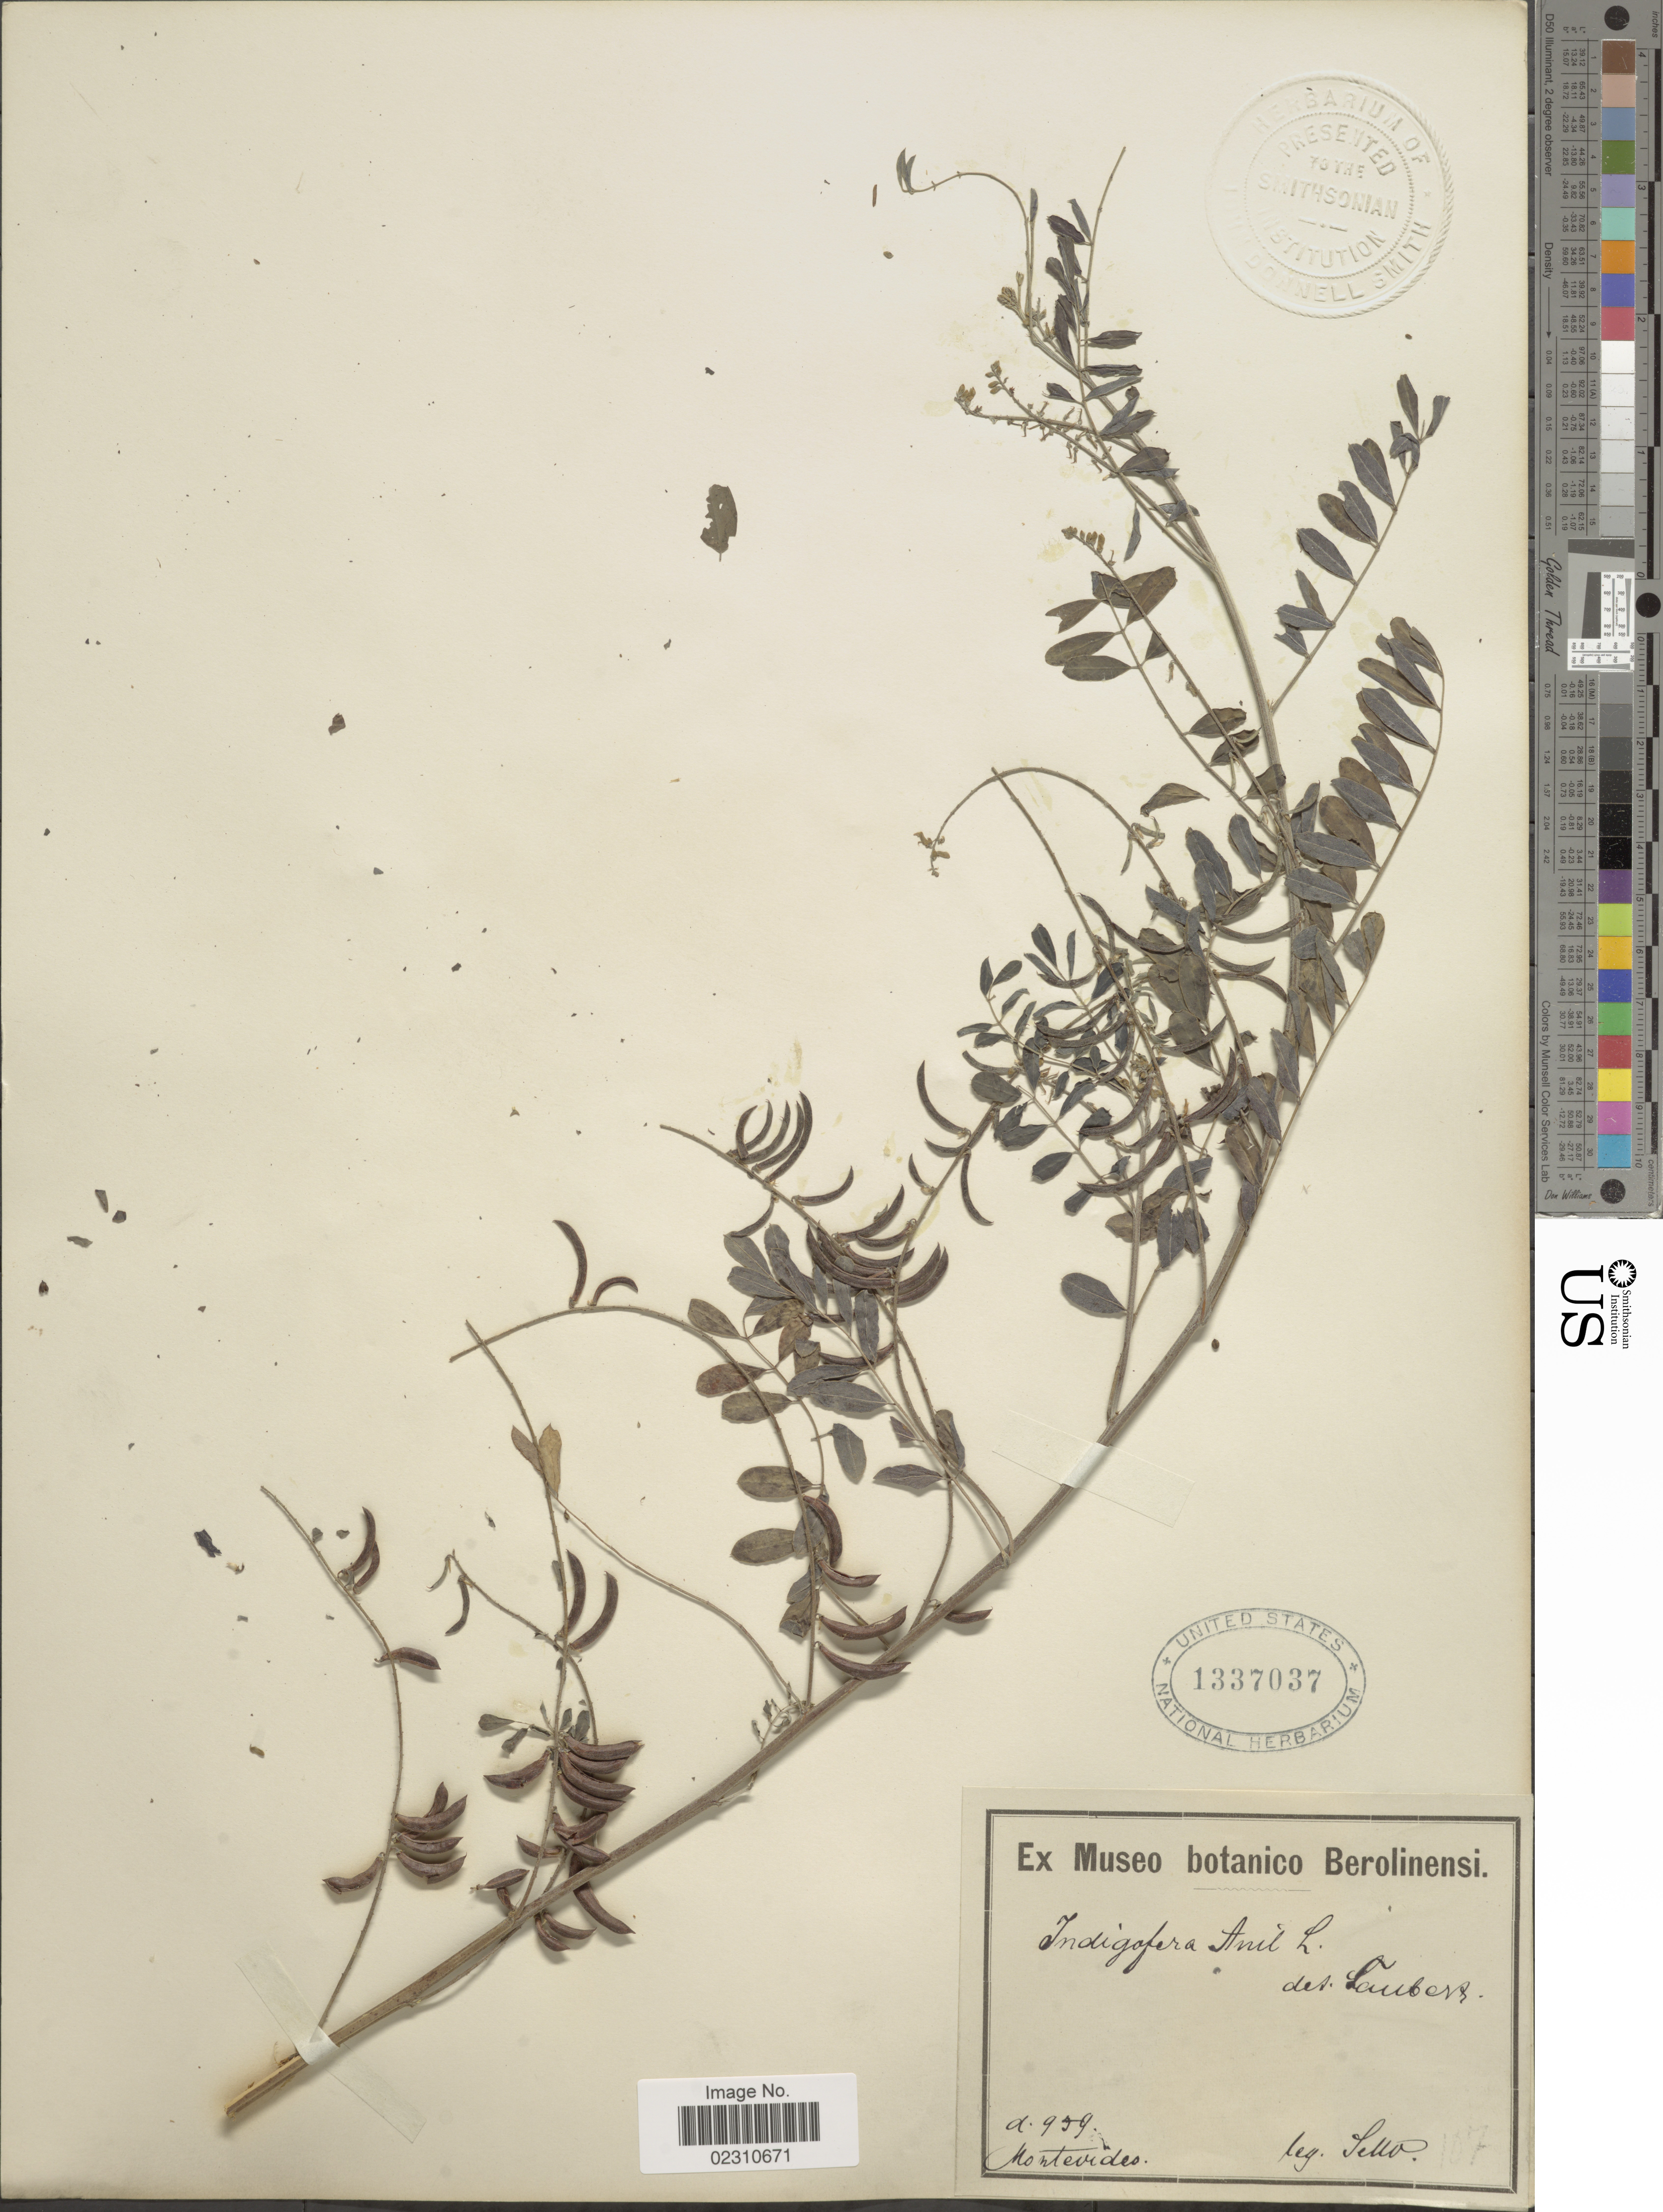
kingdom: Plantae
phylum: Tracheophyta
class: Magnoliopsida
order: Fabales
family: Fabaceae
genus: Indigofera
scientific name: Indigofera suffruticosa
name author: Mill.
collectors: Sello, --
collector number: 959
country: Uruguay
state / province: Montevideo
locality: Montevideo.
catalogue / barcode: US 1337037